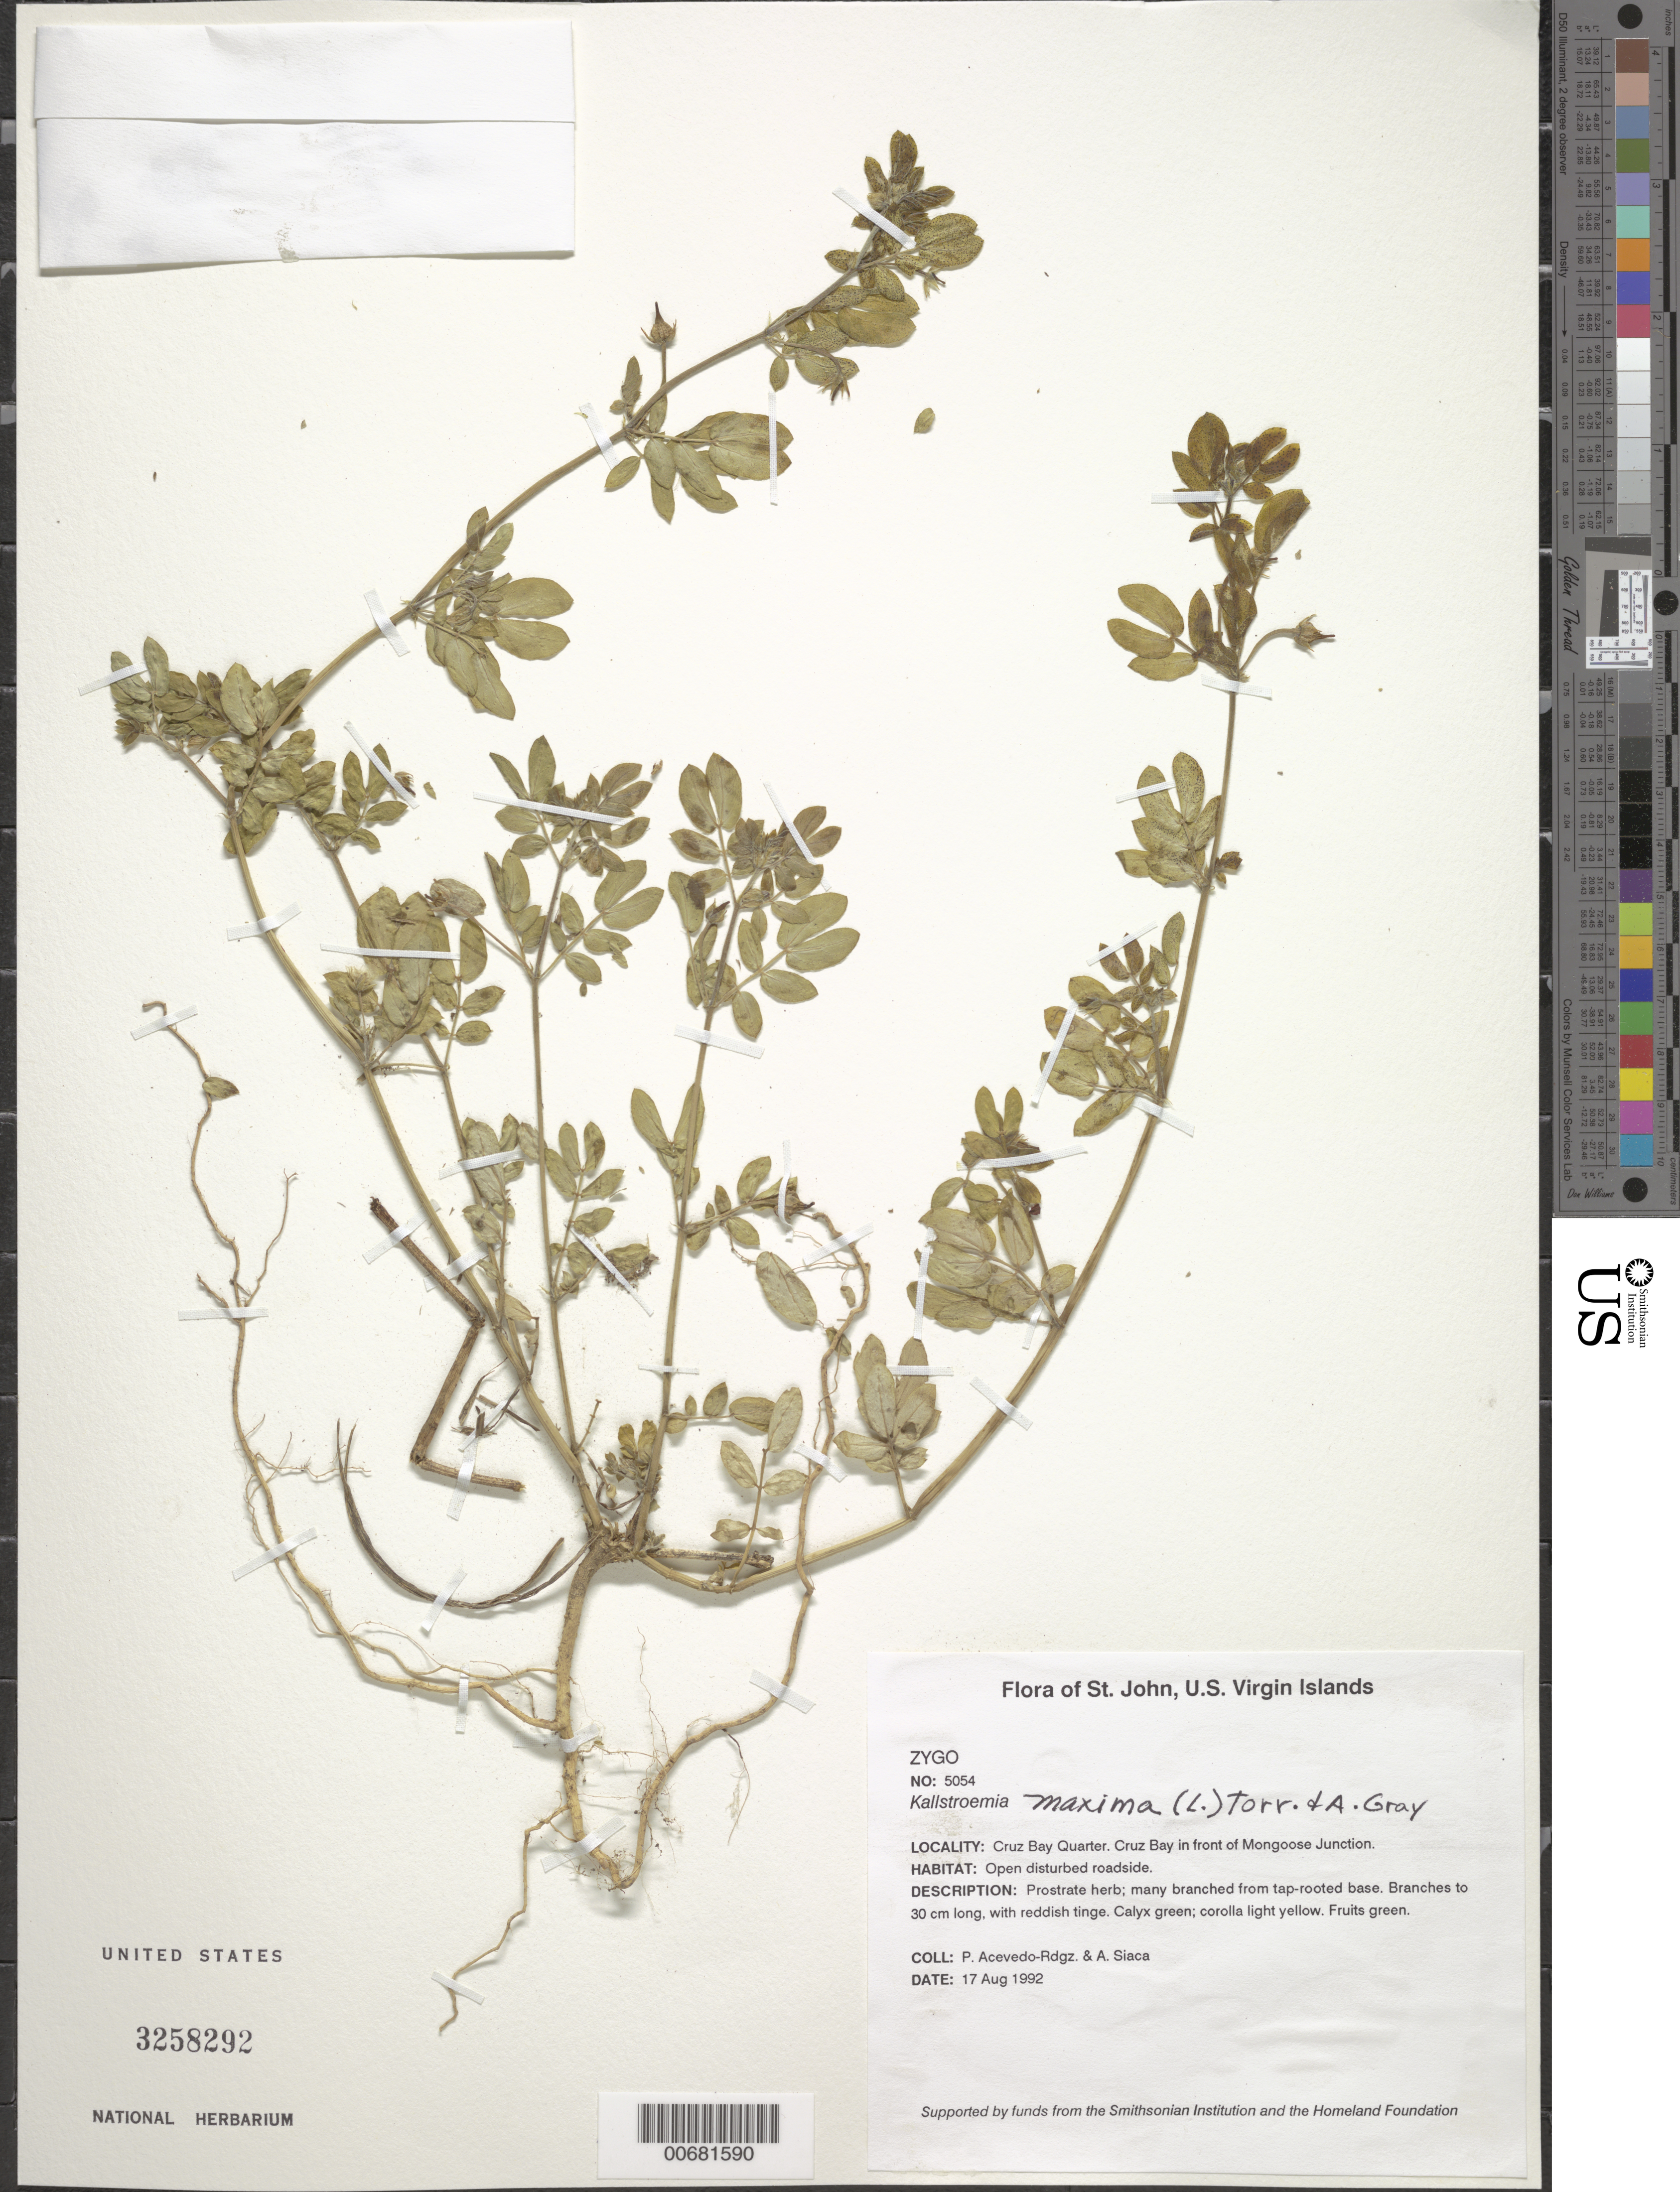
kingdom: Plantae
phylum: Tracheophyta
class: Magnoliopsida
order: Zygophyllales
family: Zygophyllaceae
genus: Kallstroemia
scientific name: Kallstroemia maxima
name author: (L.) Hook. & Arn.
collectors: P. Acevedo-Rodr. & A. Siaca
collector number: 5054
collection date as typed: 17 Aug 1992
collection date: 1992-08-17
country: U.S. Virgin Islands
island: St. John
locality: Cruz Bay Quarter. Cruz Bay in front of Mongoose Junction.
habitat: Open disturbed roadside.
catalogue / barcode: US 3258292